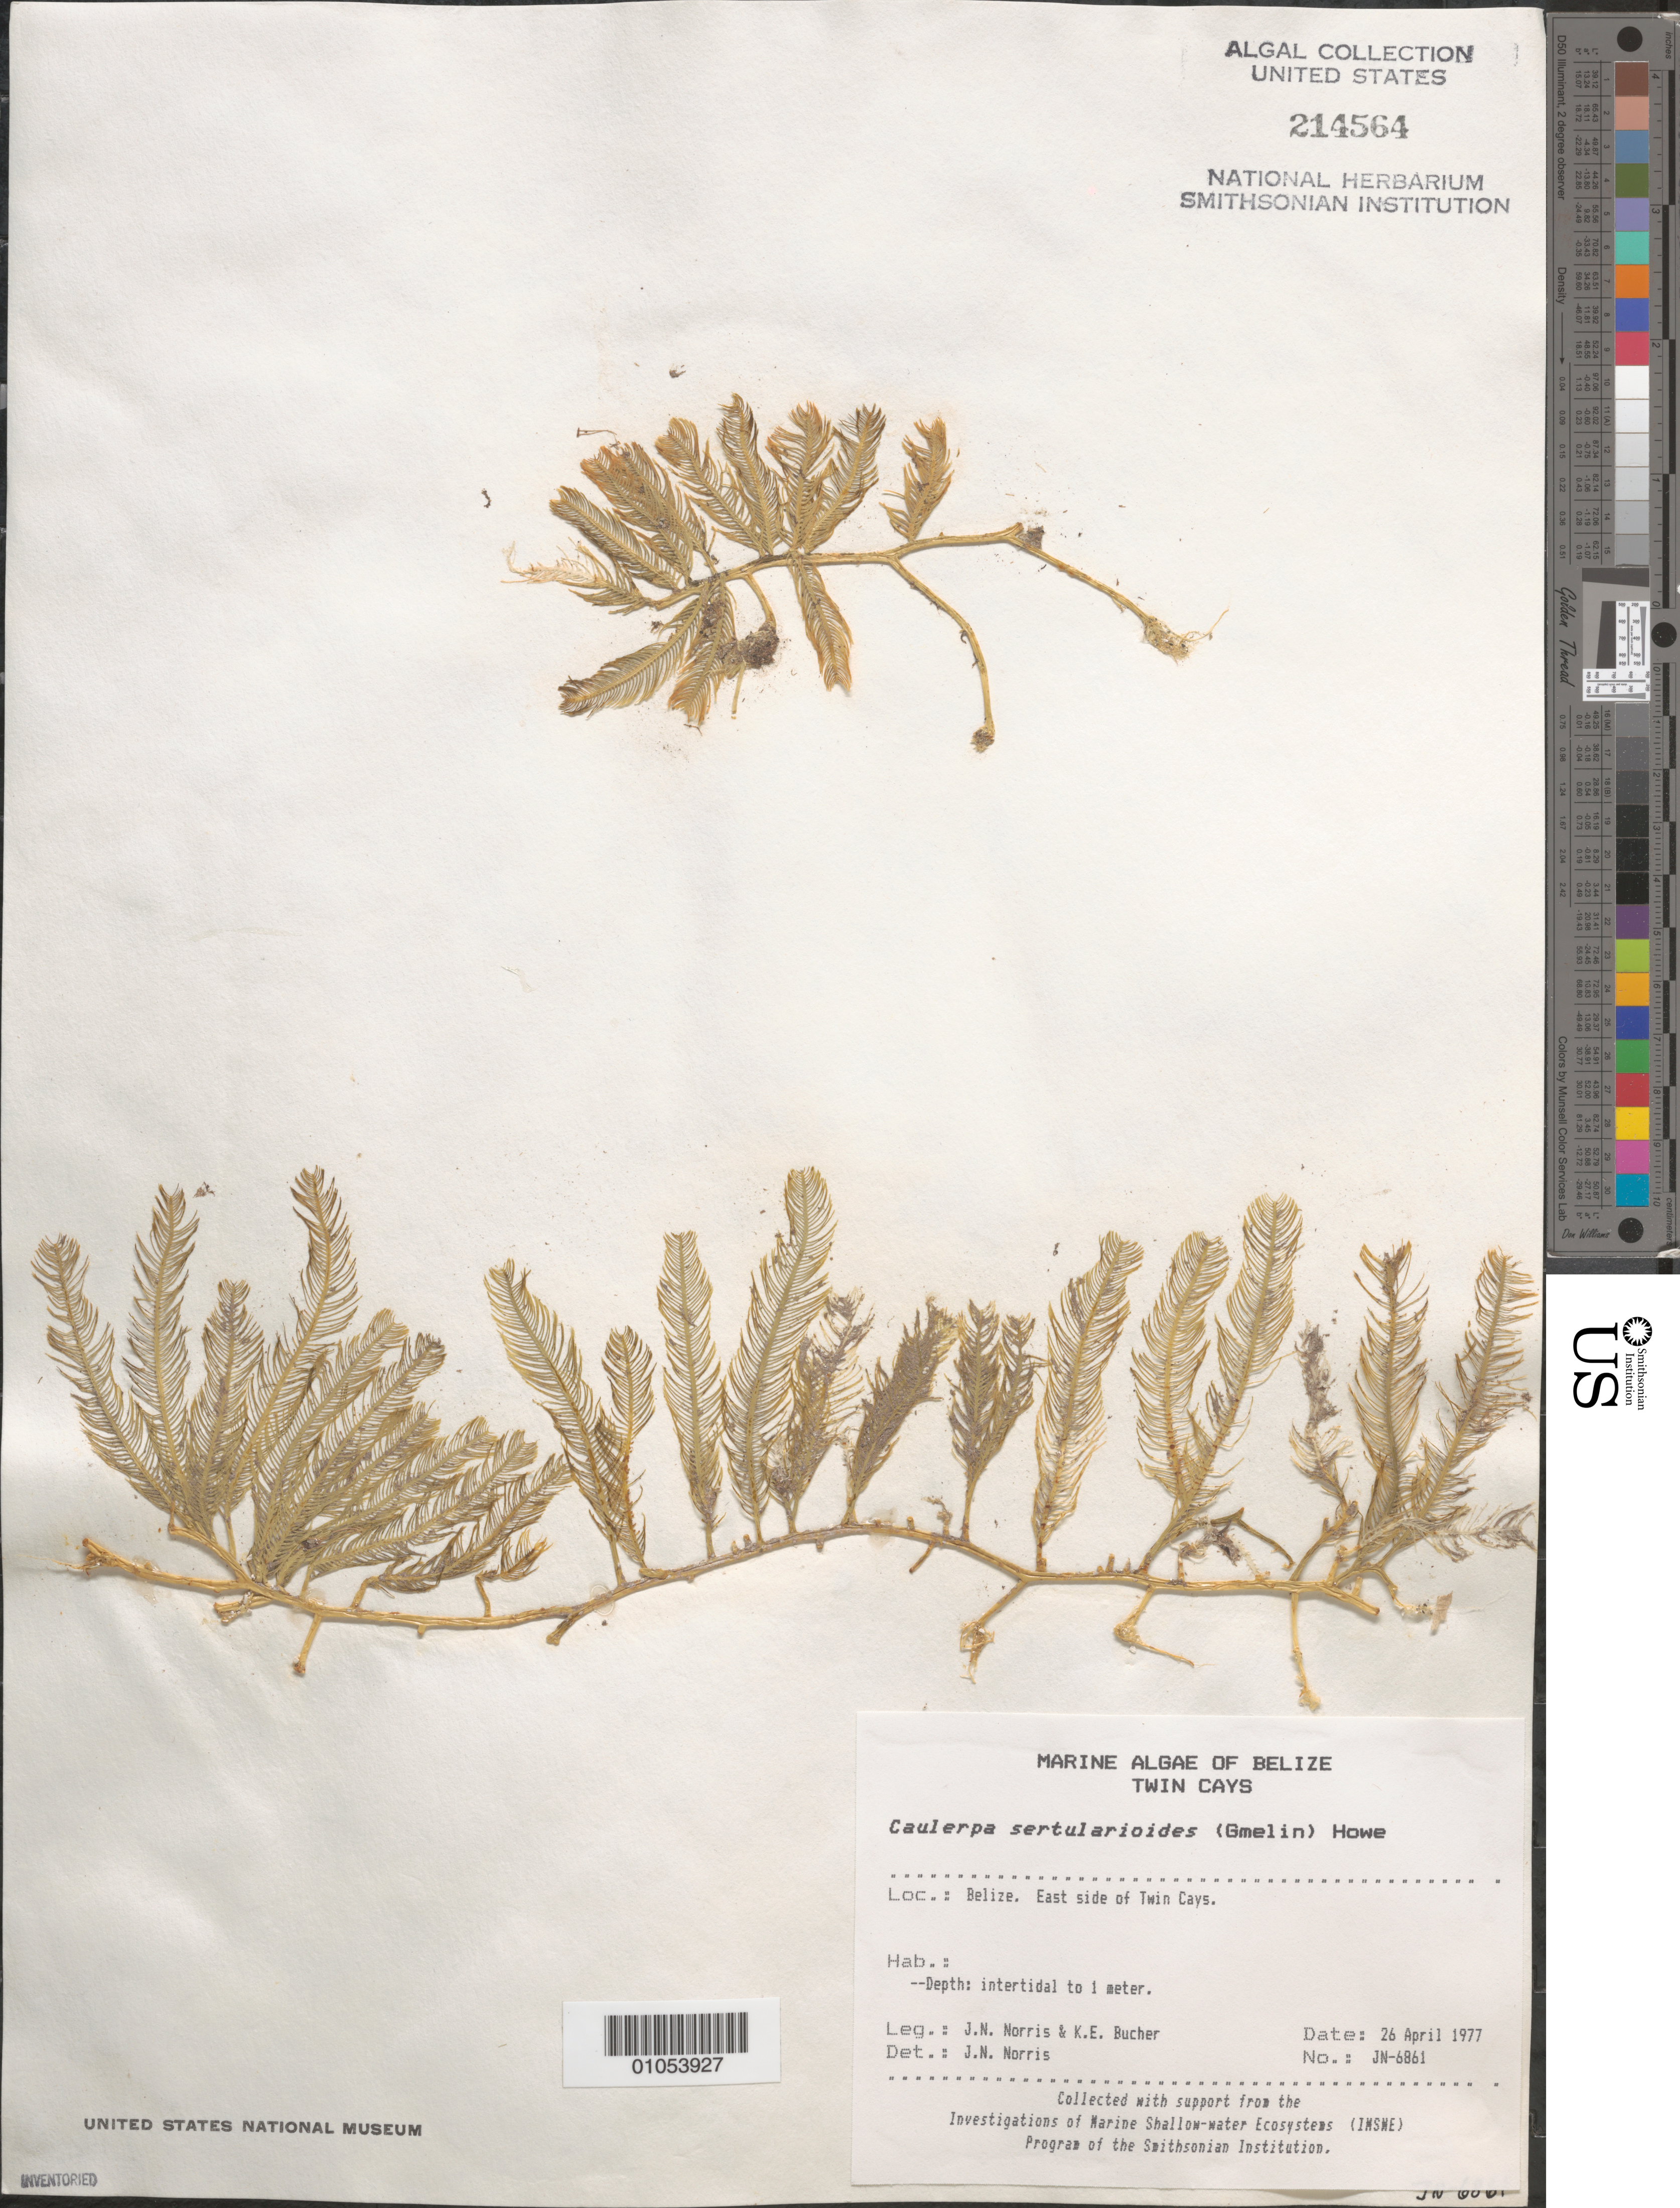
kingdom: Plantae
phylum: Chlorophyta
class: Ulvophyceae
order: Bryopsidales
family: Caulerpaceae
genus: Caulerpa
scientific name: Caulerpa sertularioides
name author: (S.G. Gmel.) M. Howe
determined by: Norris, James N.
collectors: J. N. Norris & K. E. Bucher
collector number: JN-6861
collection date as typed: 26 Apr 1977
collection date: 1977-04-26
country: Belize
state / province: Stann Creek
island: Twin Cays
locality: East side of Twin Cays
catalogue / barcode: US 214564